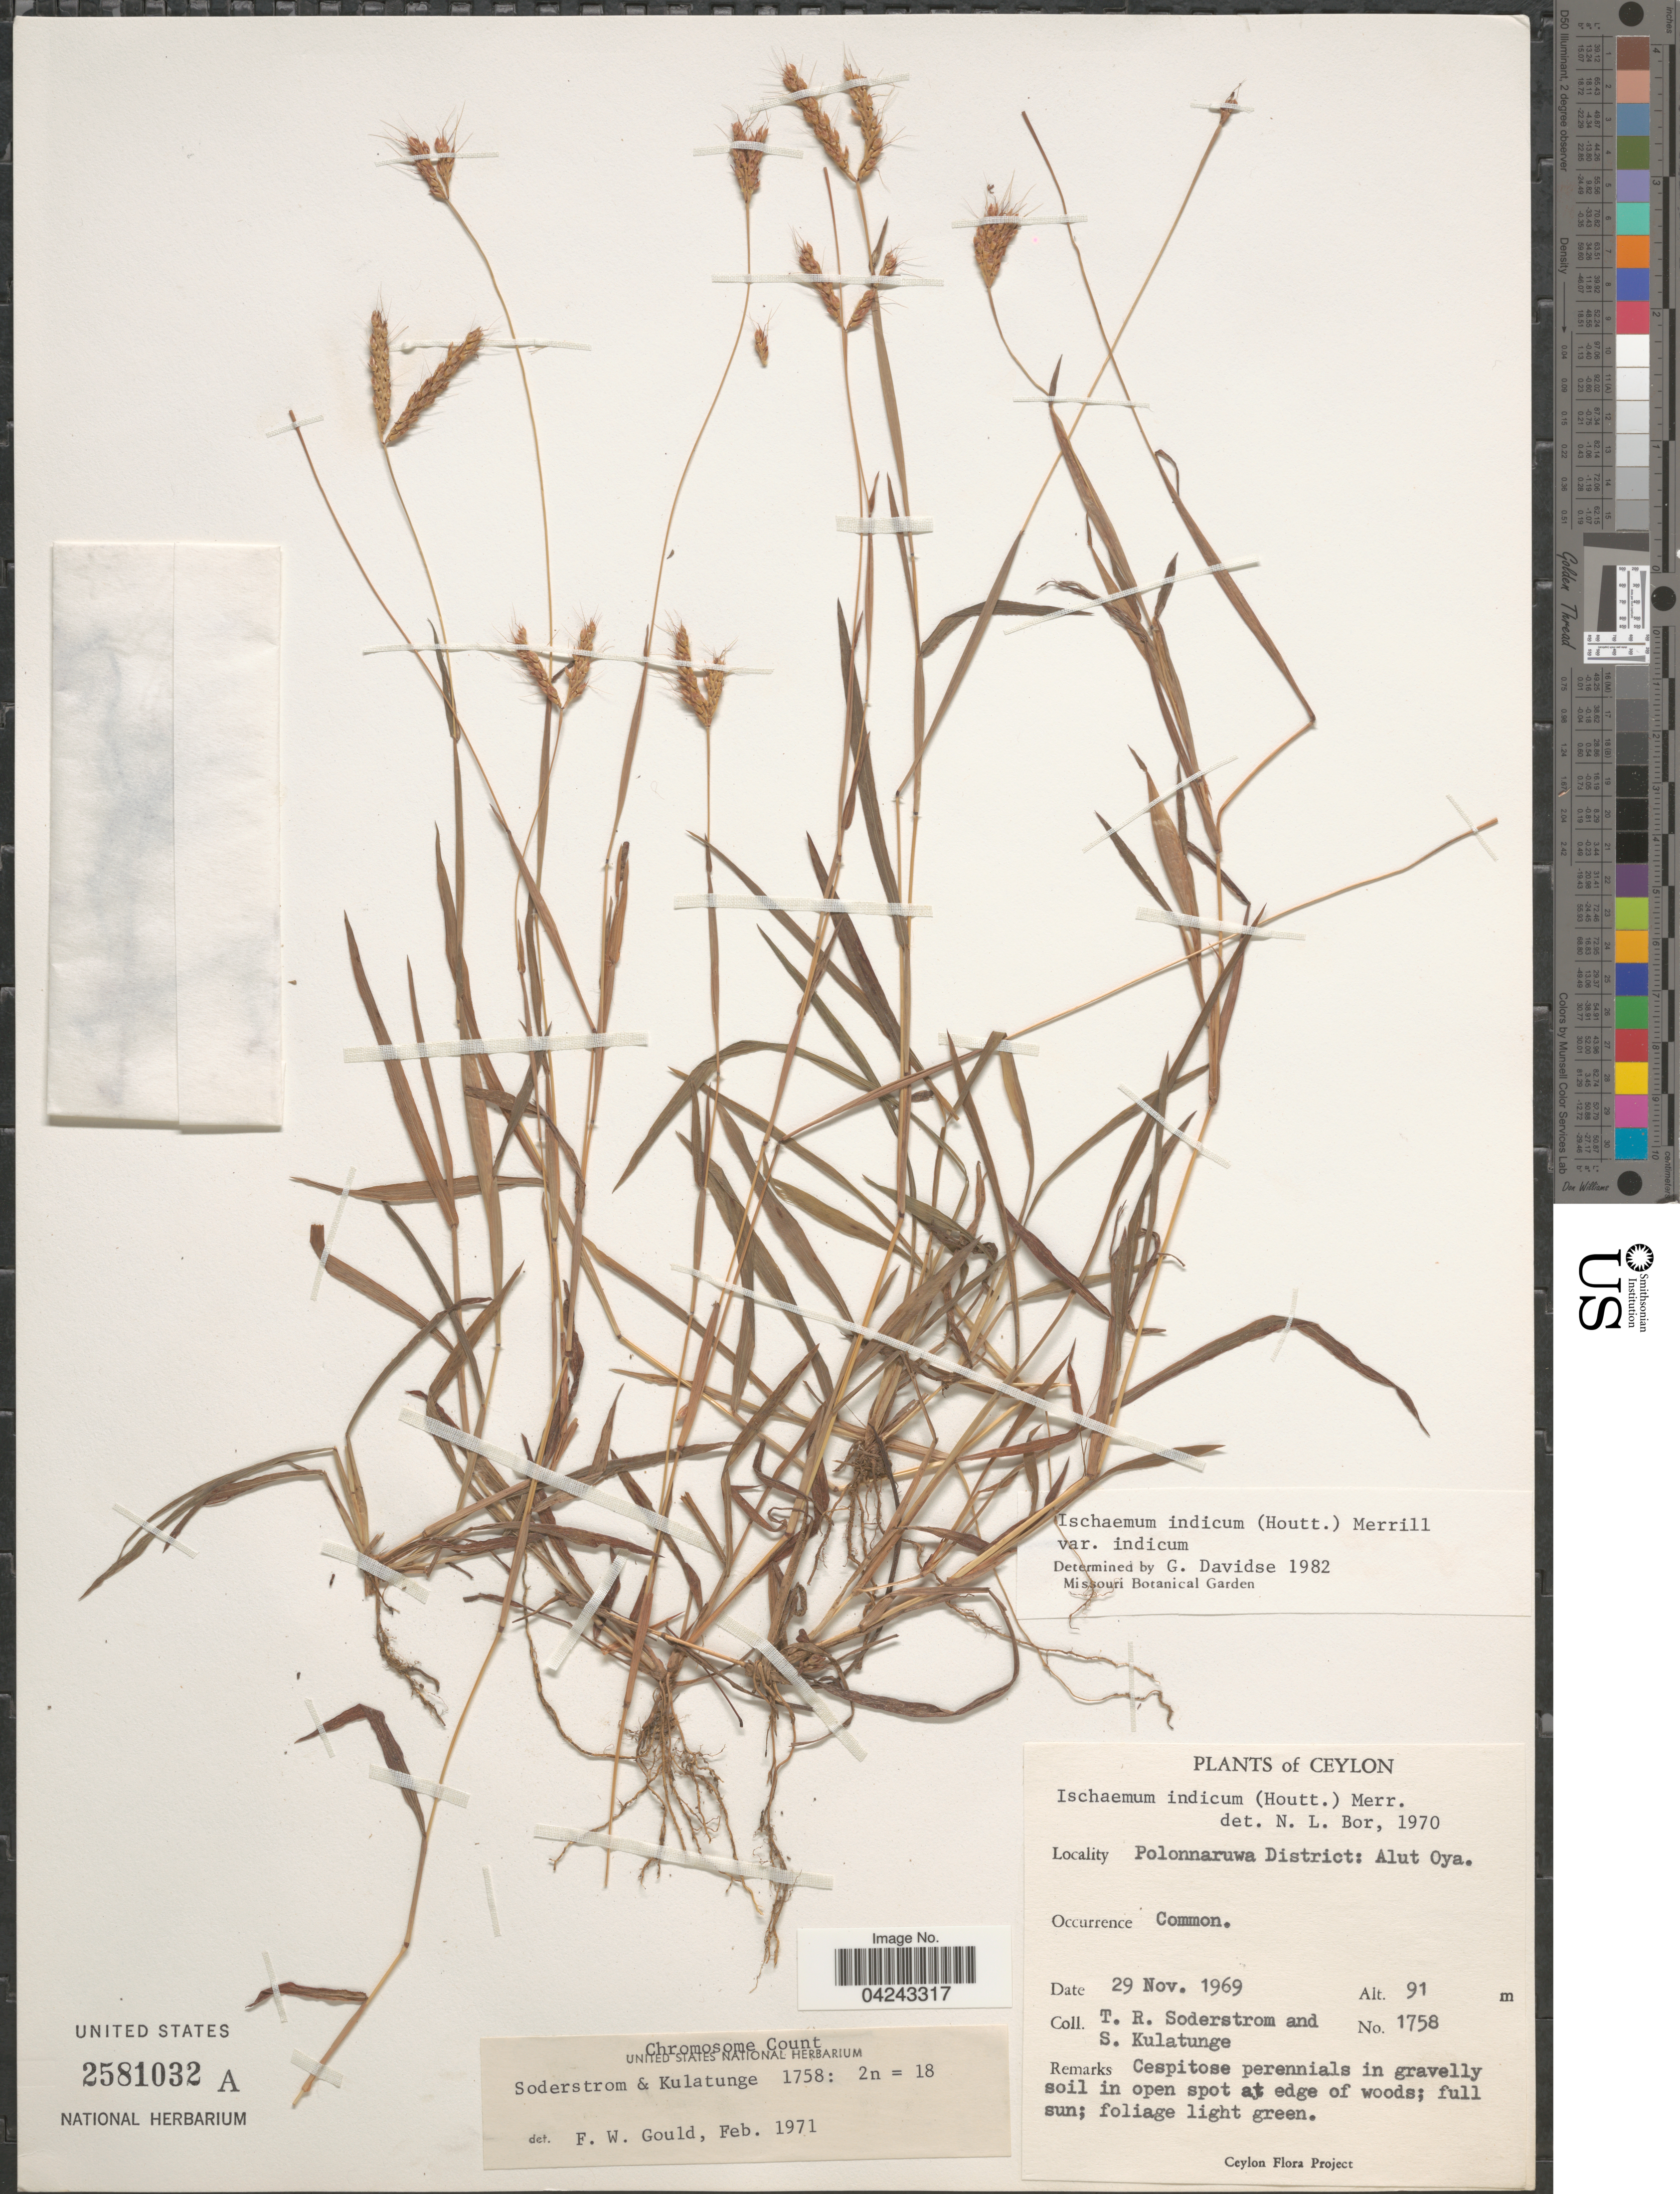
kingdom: Plantae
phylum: Tracheophyta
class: Liliopsida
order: Poales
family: Poaceae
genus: Ischaemum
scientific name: Ischaemum ciliare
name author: Retz.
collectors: T. R. Soderstrom & S. Kulatunge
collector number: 1758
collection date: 1969-11-29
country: Sri Lanka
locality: Ceylon. Polonnaruwa District: Alut Oya.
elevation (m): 91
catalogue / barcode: US 2581032A